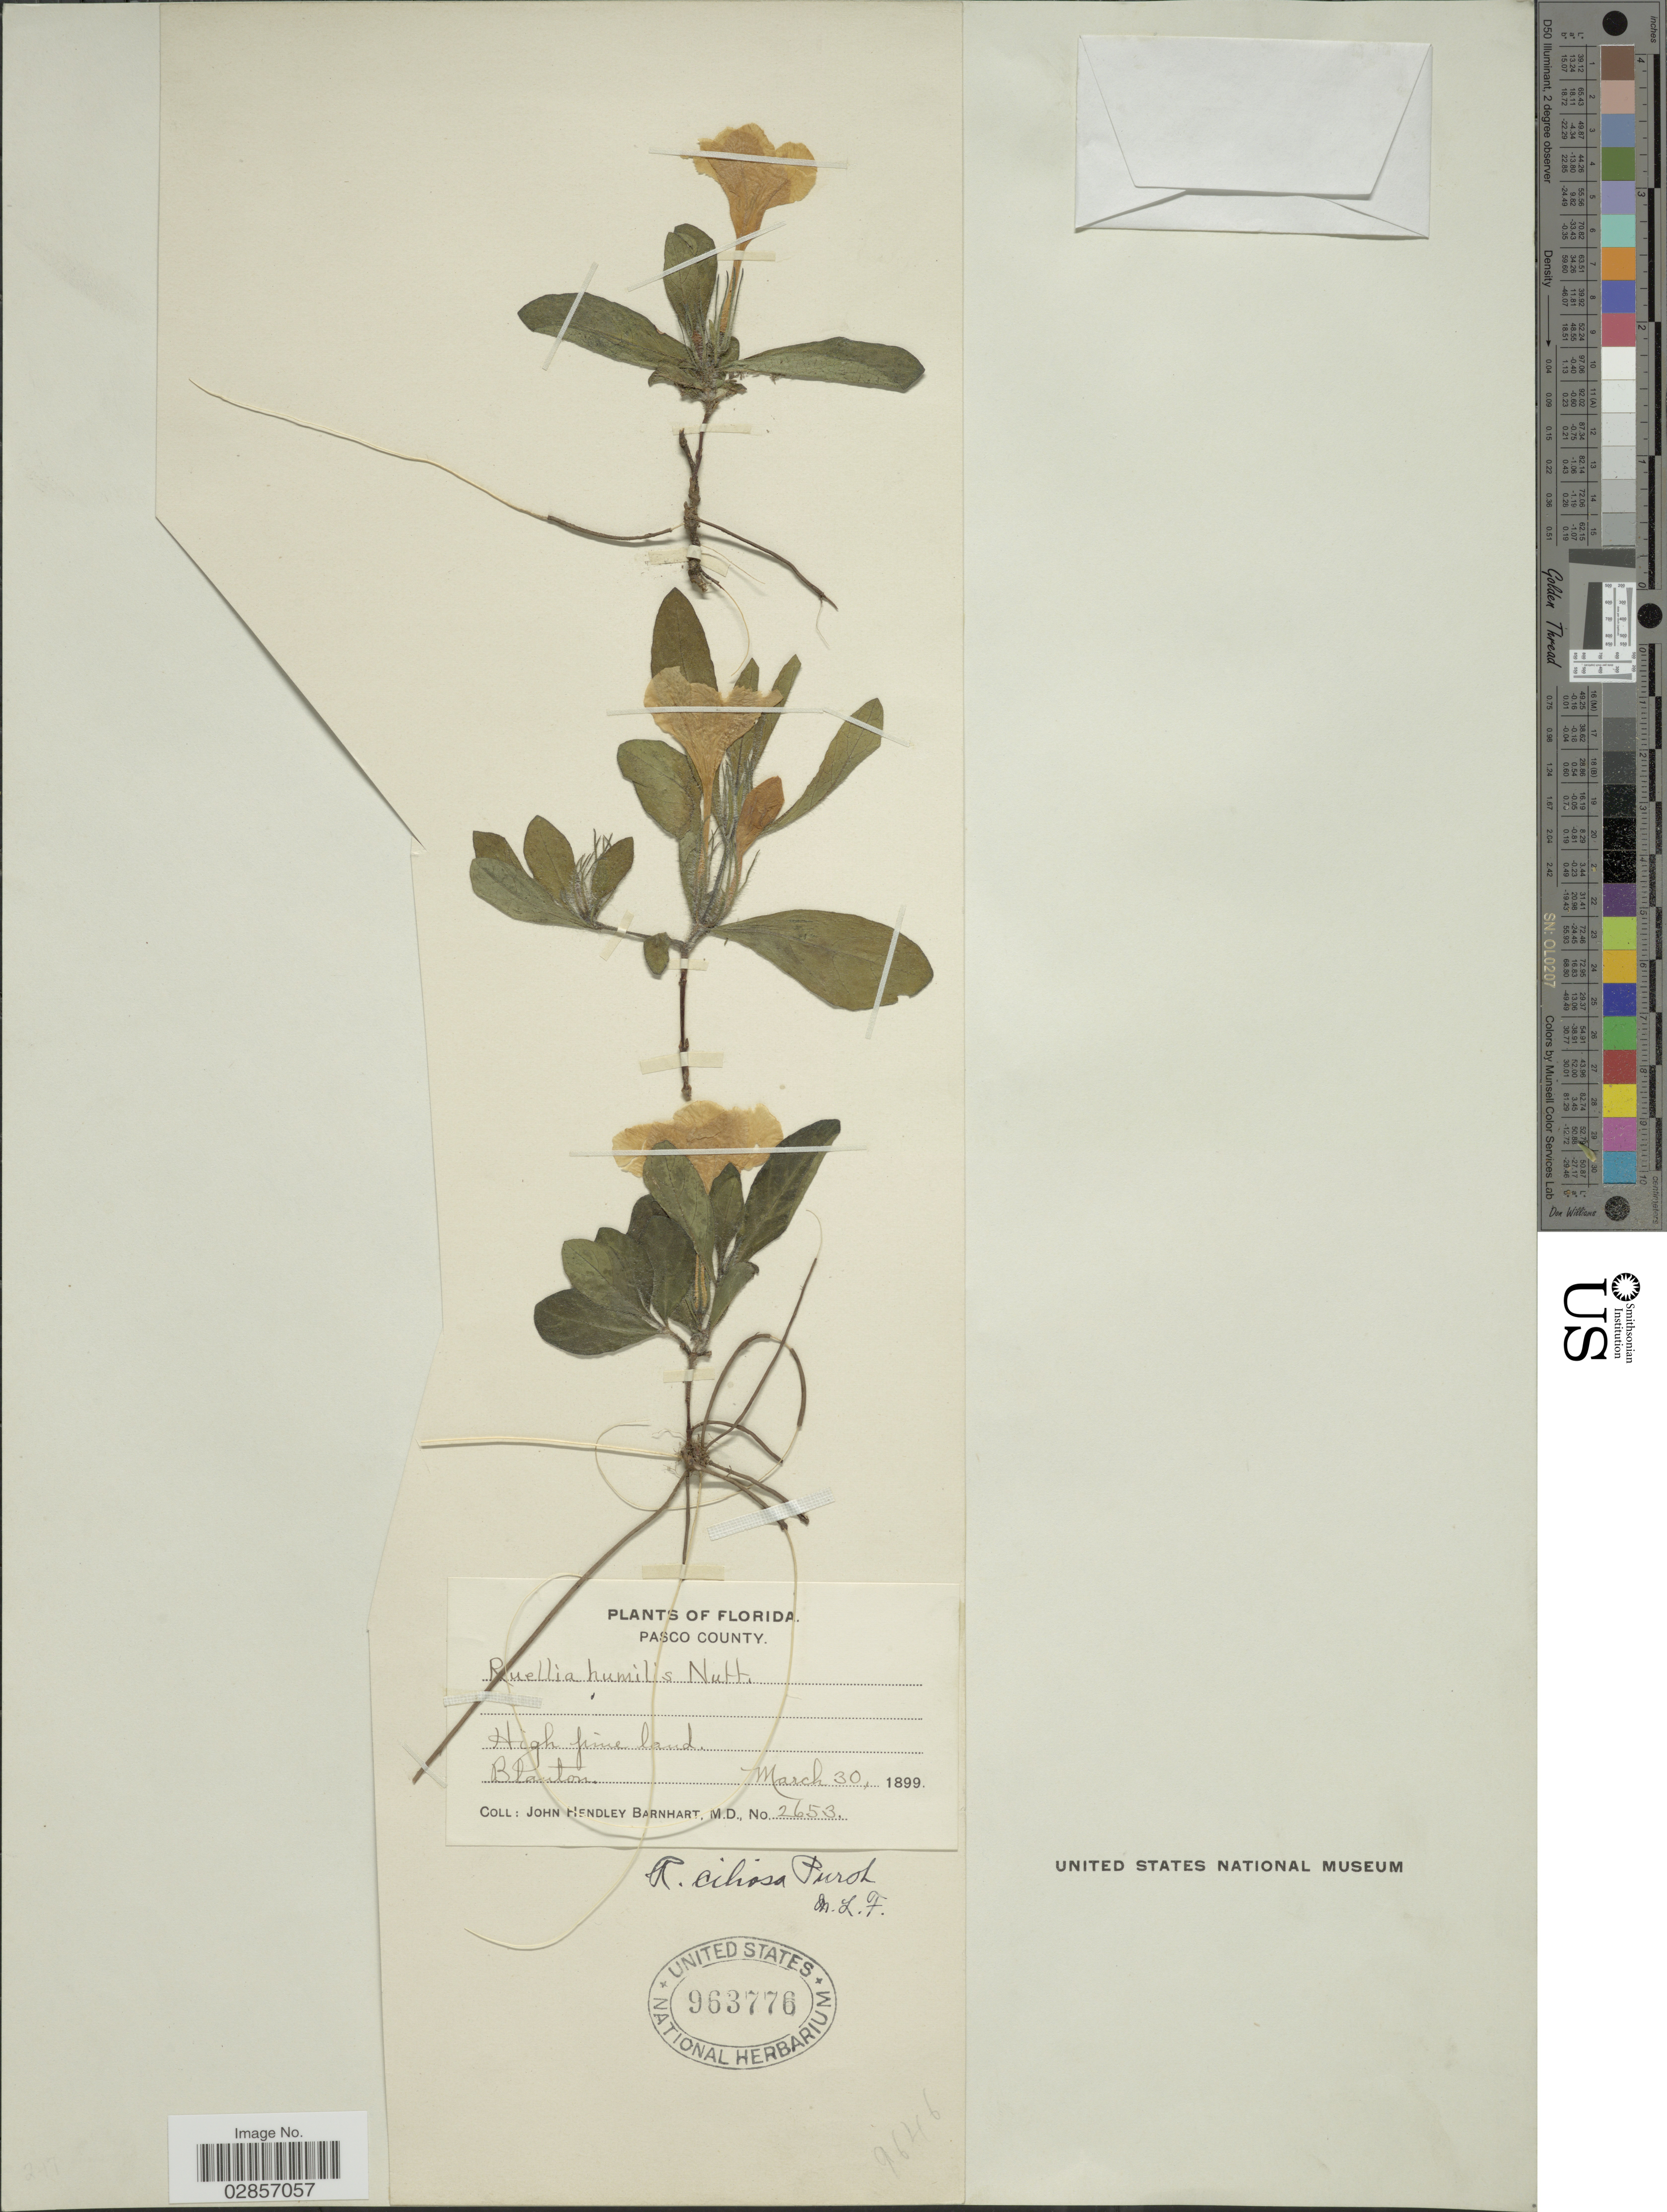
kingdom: Plantae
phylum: Tracheophyta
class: Magnoliopsida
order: Lamiales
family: Acanthaceae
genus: Ruellia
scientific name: Ruellia ciliosa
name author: Pursh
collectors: J. H. Barnhart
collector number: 2653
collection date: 1899-03-30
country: United States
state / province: Florida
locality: Pasco County. High pine land. Blanton.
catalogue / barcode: US 963776